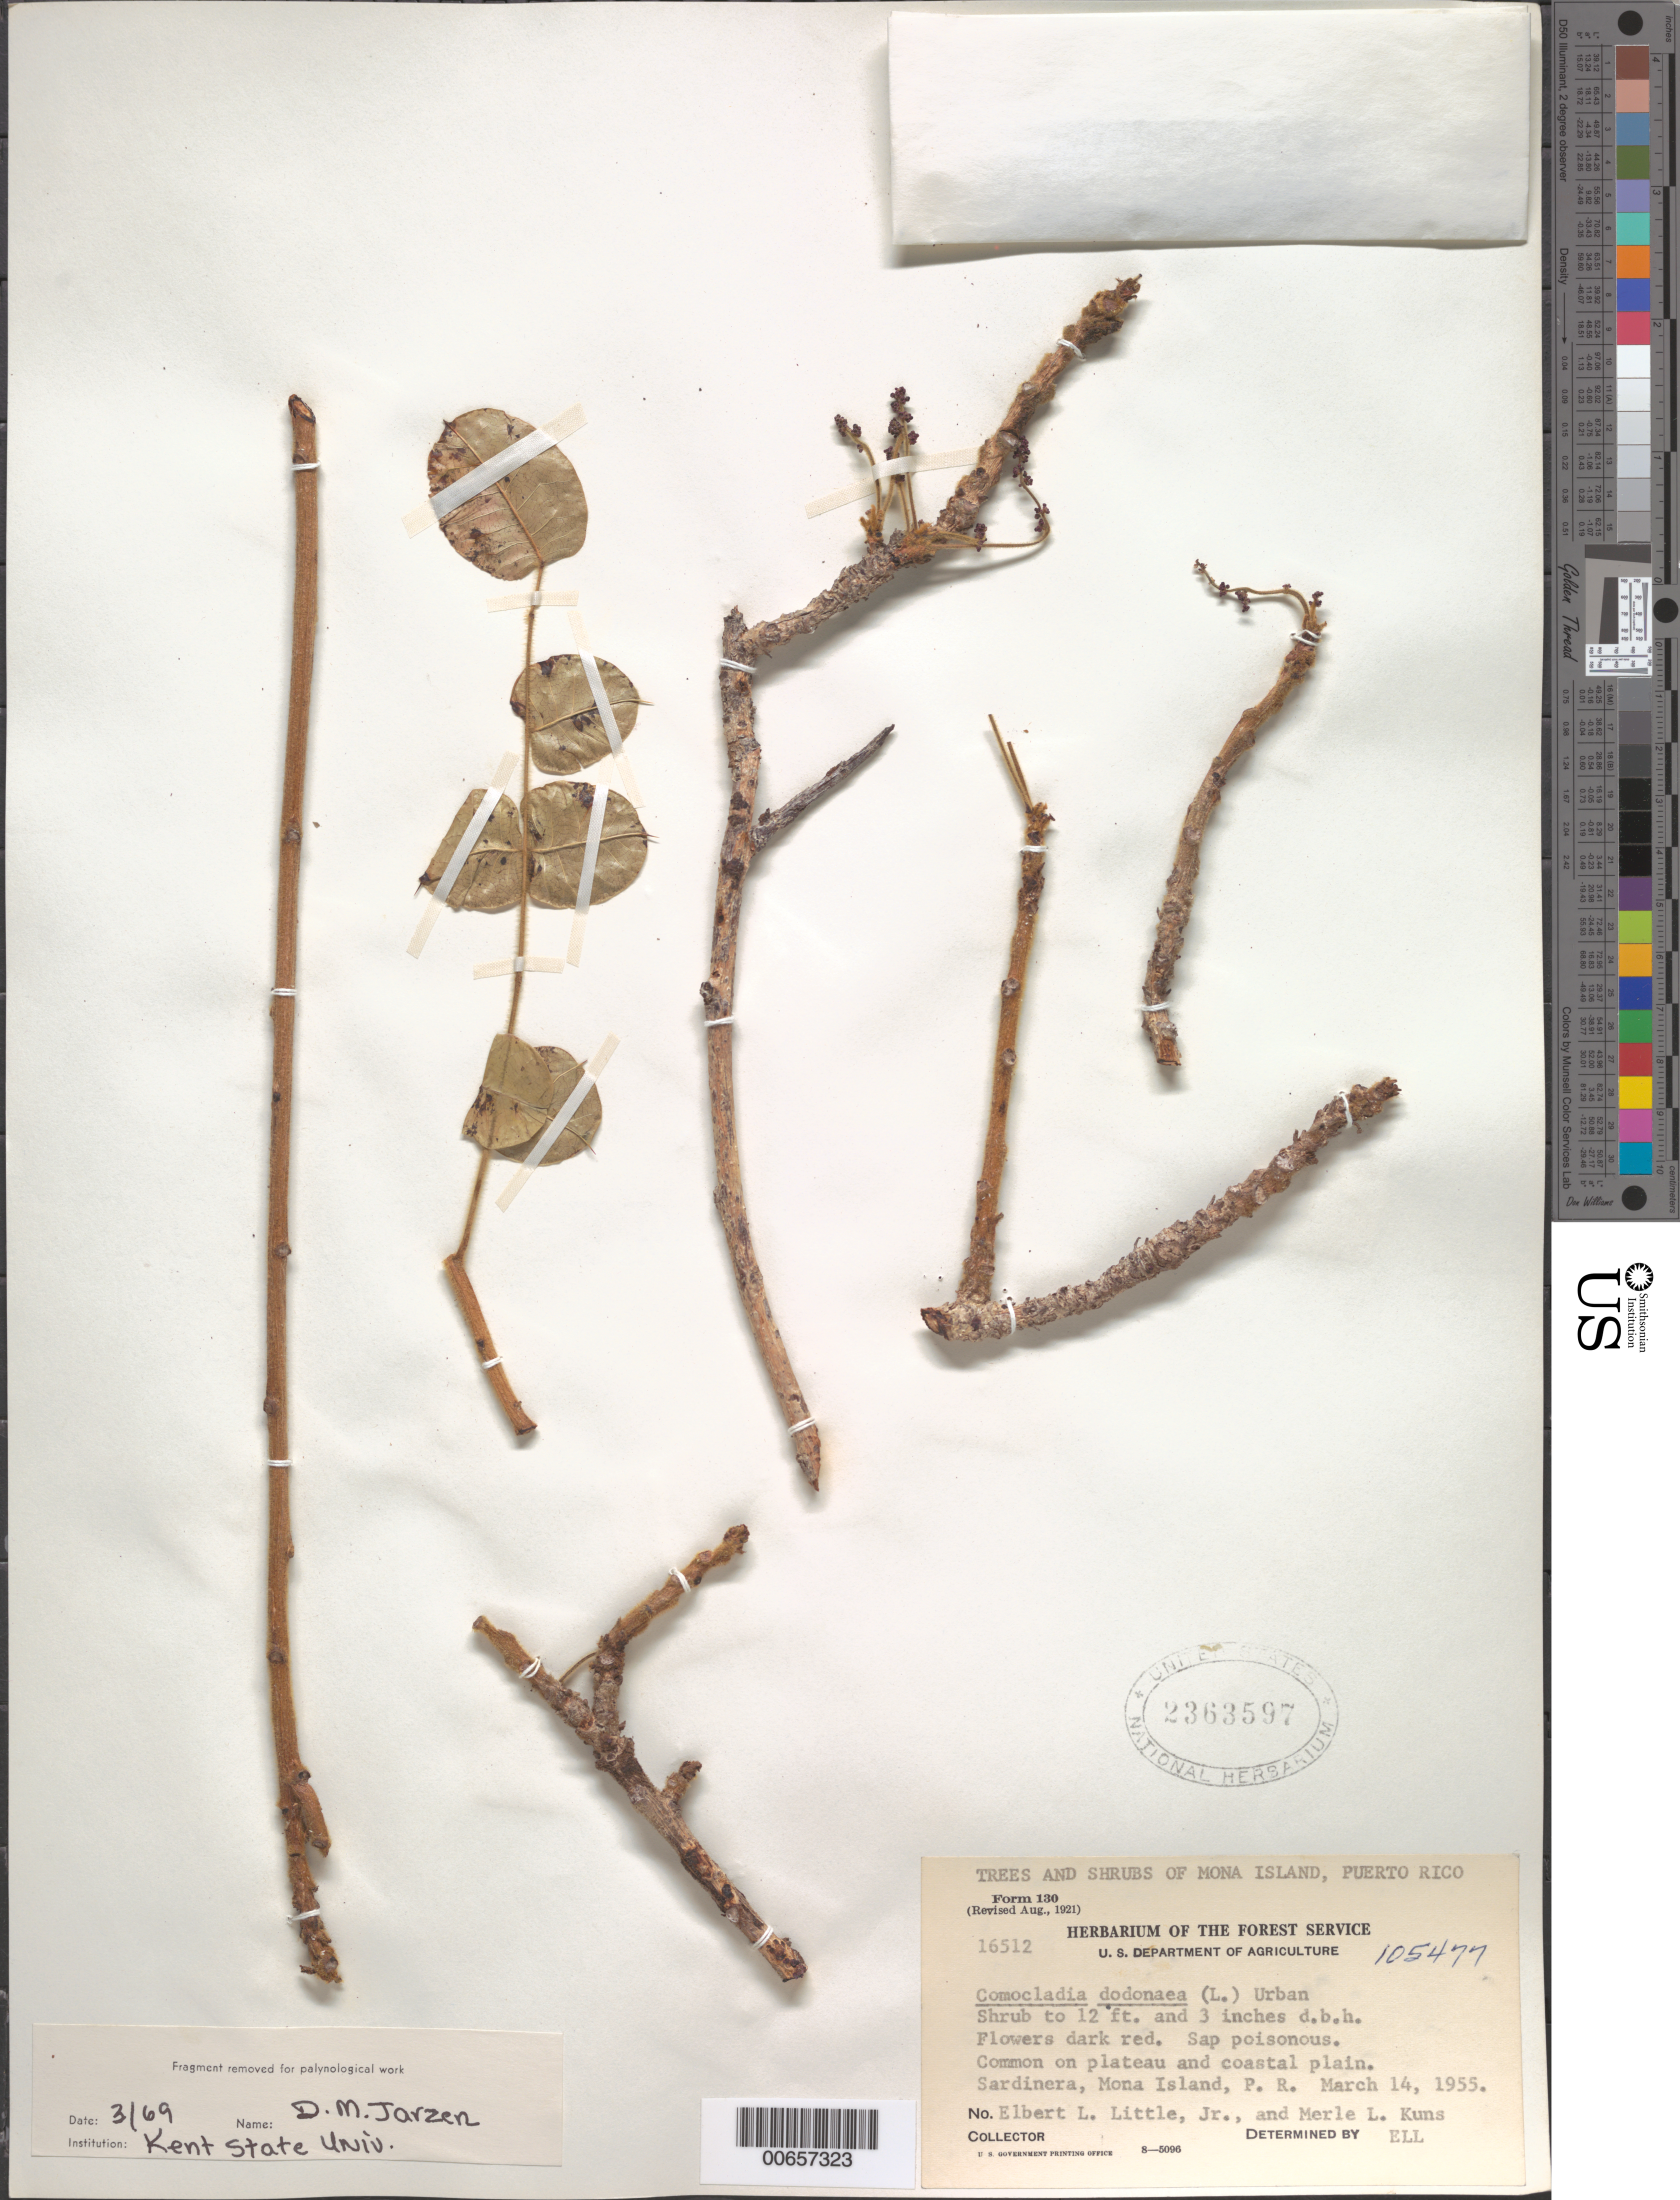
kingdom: Plantae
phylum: Tracheophyta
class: Magnoliopsida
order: Sapindales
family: Anacardiaceae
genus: Comocladia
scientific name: Comocladia dodonaea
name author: (L.) Urb.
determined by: Little, Elbert L., Jr., (FSSR), United States Department of Agriculture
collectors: E. L. Little & M. Kuns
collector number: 16512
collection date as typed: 14 Mar 1955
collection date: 1955-03-14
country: Puerto Rico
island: Mona I.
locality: Sardinera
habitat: On plateau and coastal plain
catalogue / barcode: US 2363597